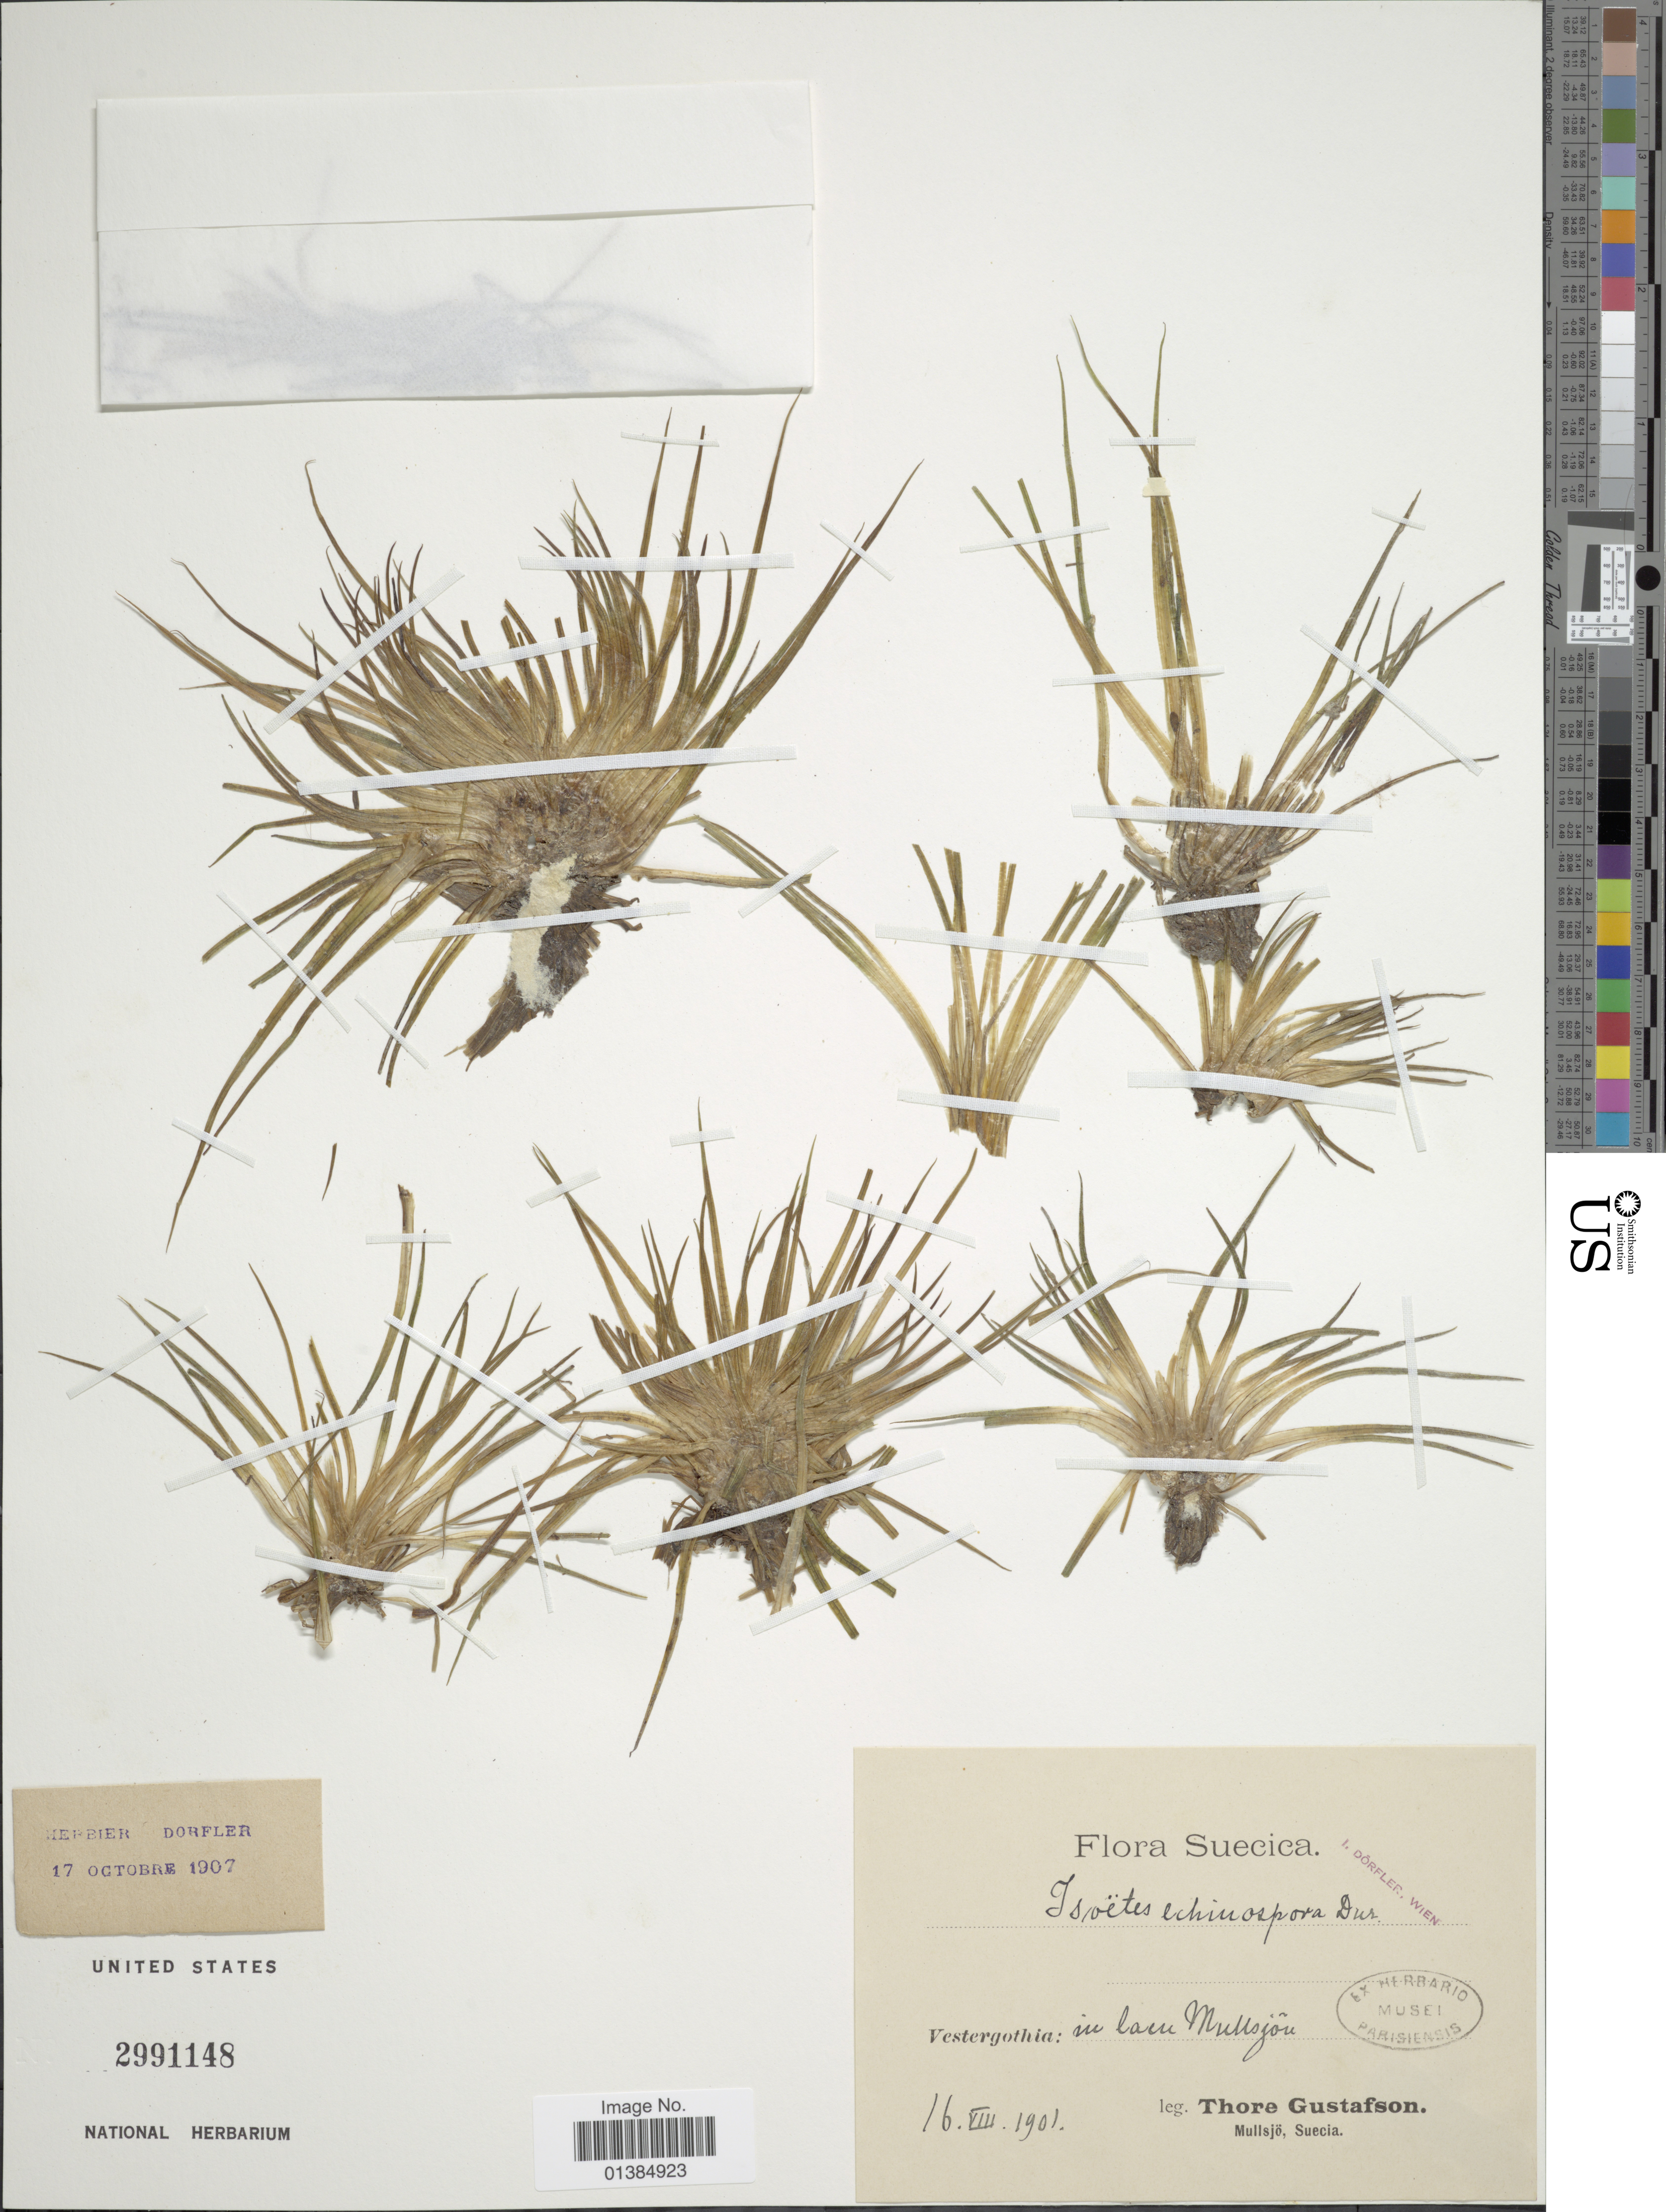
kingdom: Plantae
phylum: Tracheophyta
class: Lycopodiopsida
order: Isoetales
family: Isoetaceae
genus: Isoetes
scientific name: Isoetes echinospora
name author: Durieu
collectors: T. Gustafson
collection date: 1901-08-16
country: Sweden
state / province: Västra Götaland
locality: in lacu Mullsjön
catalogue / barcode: US 2991148